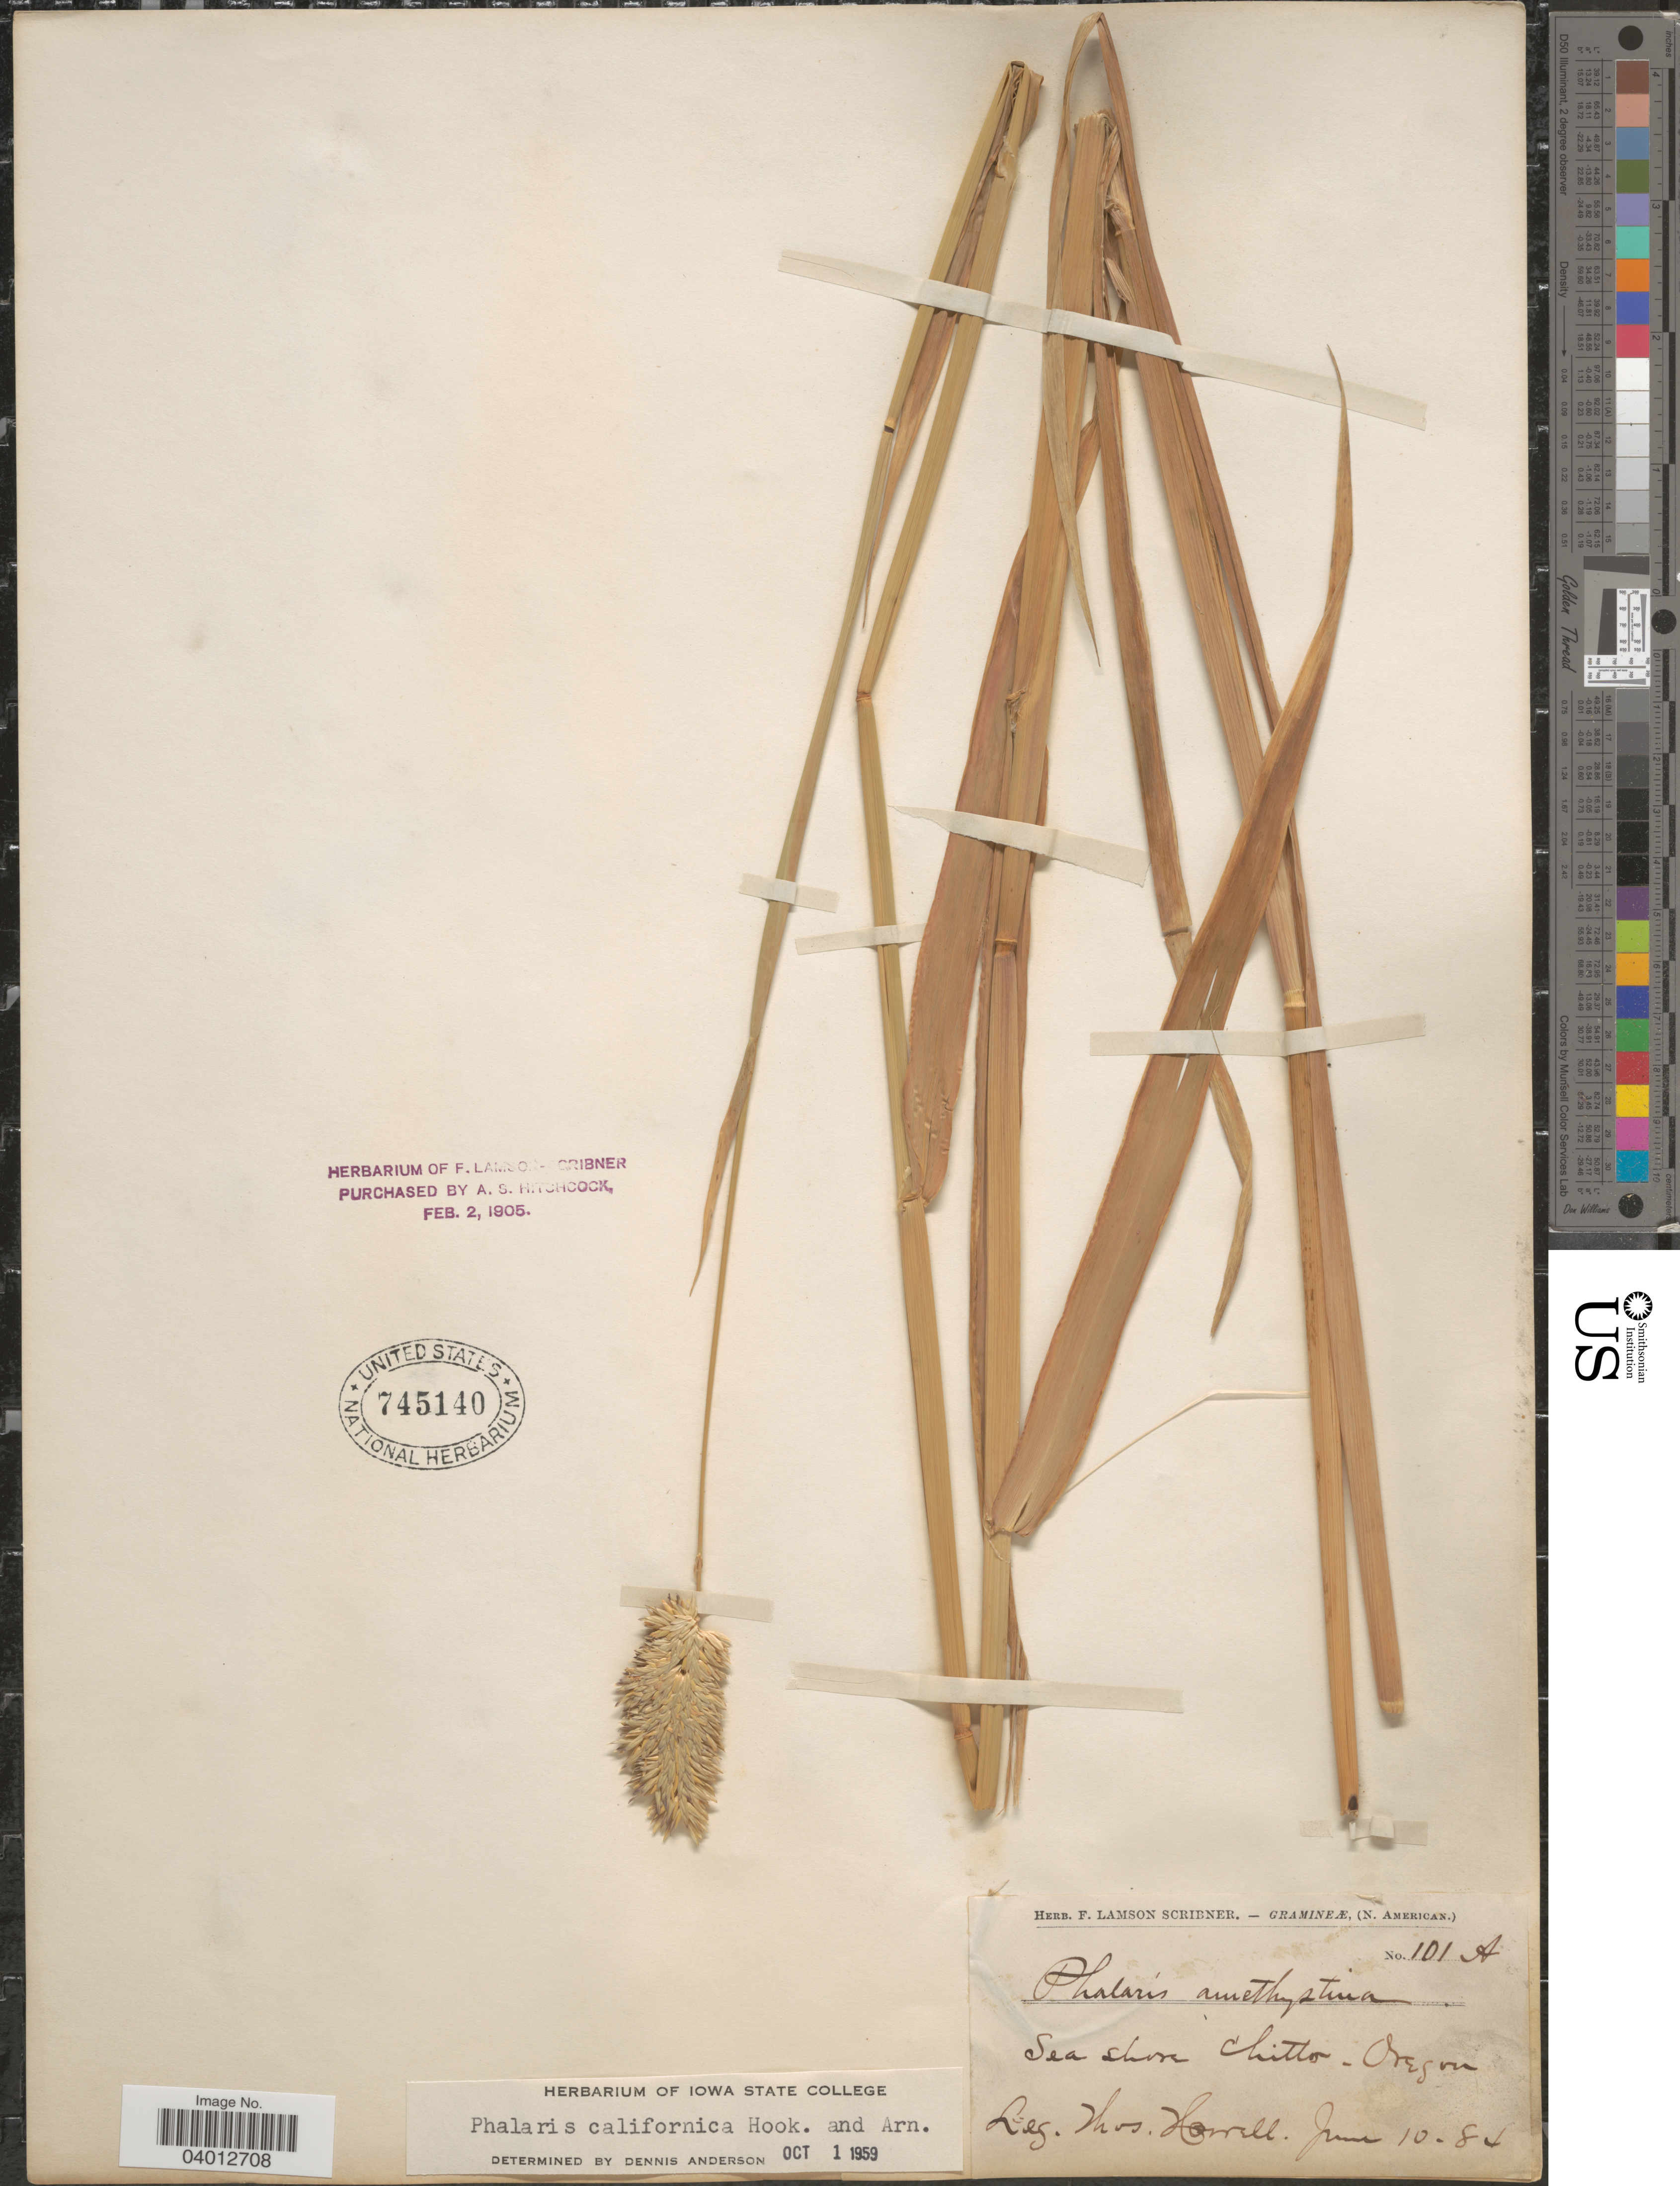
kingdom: Plantae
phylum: Tracheophyta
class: Liliopsida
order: Poales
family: Poaceae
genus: Phalaris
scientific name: Phalaris californica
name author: Hook. & Arn.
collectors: T. Howell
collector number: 101 A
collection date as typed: Transcribed d/m/y: 10/6/84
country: United States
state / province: Oregon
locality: Sea shore Chitto.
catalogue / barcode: US 745140